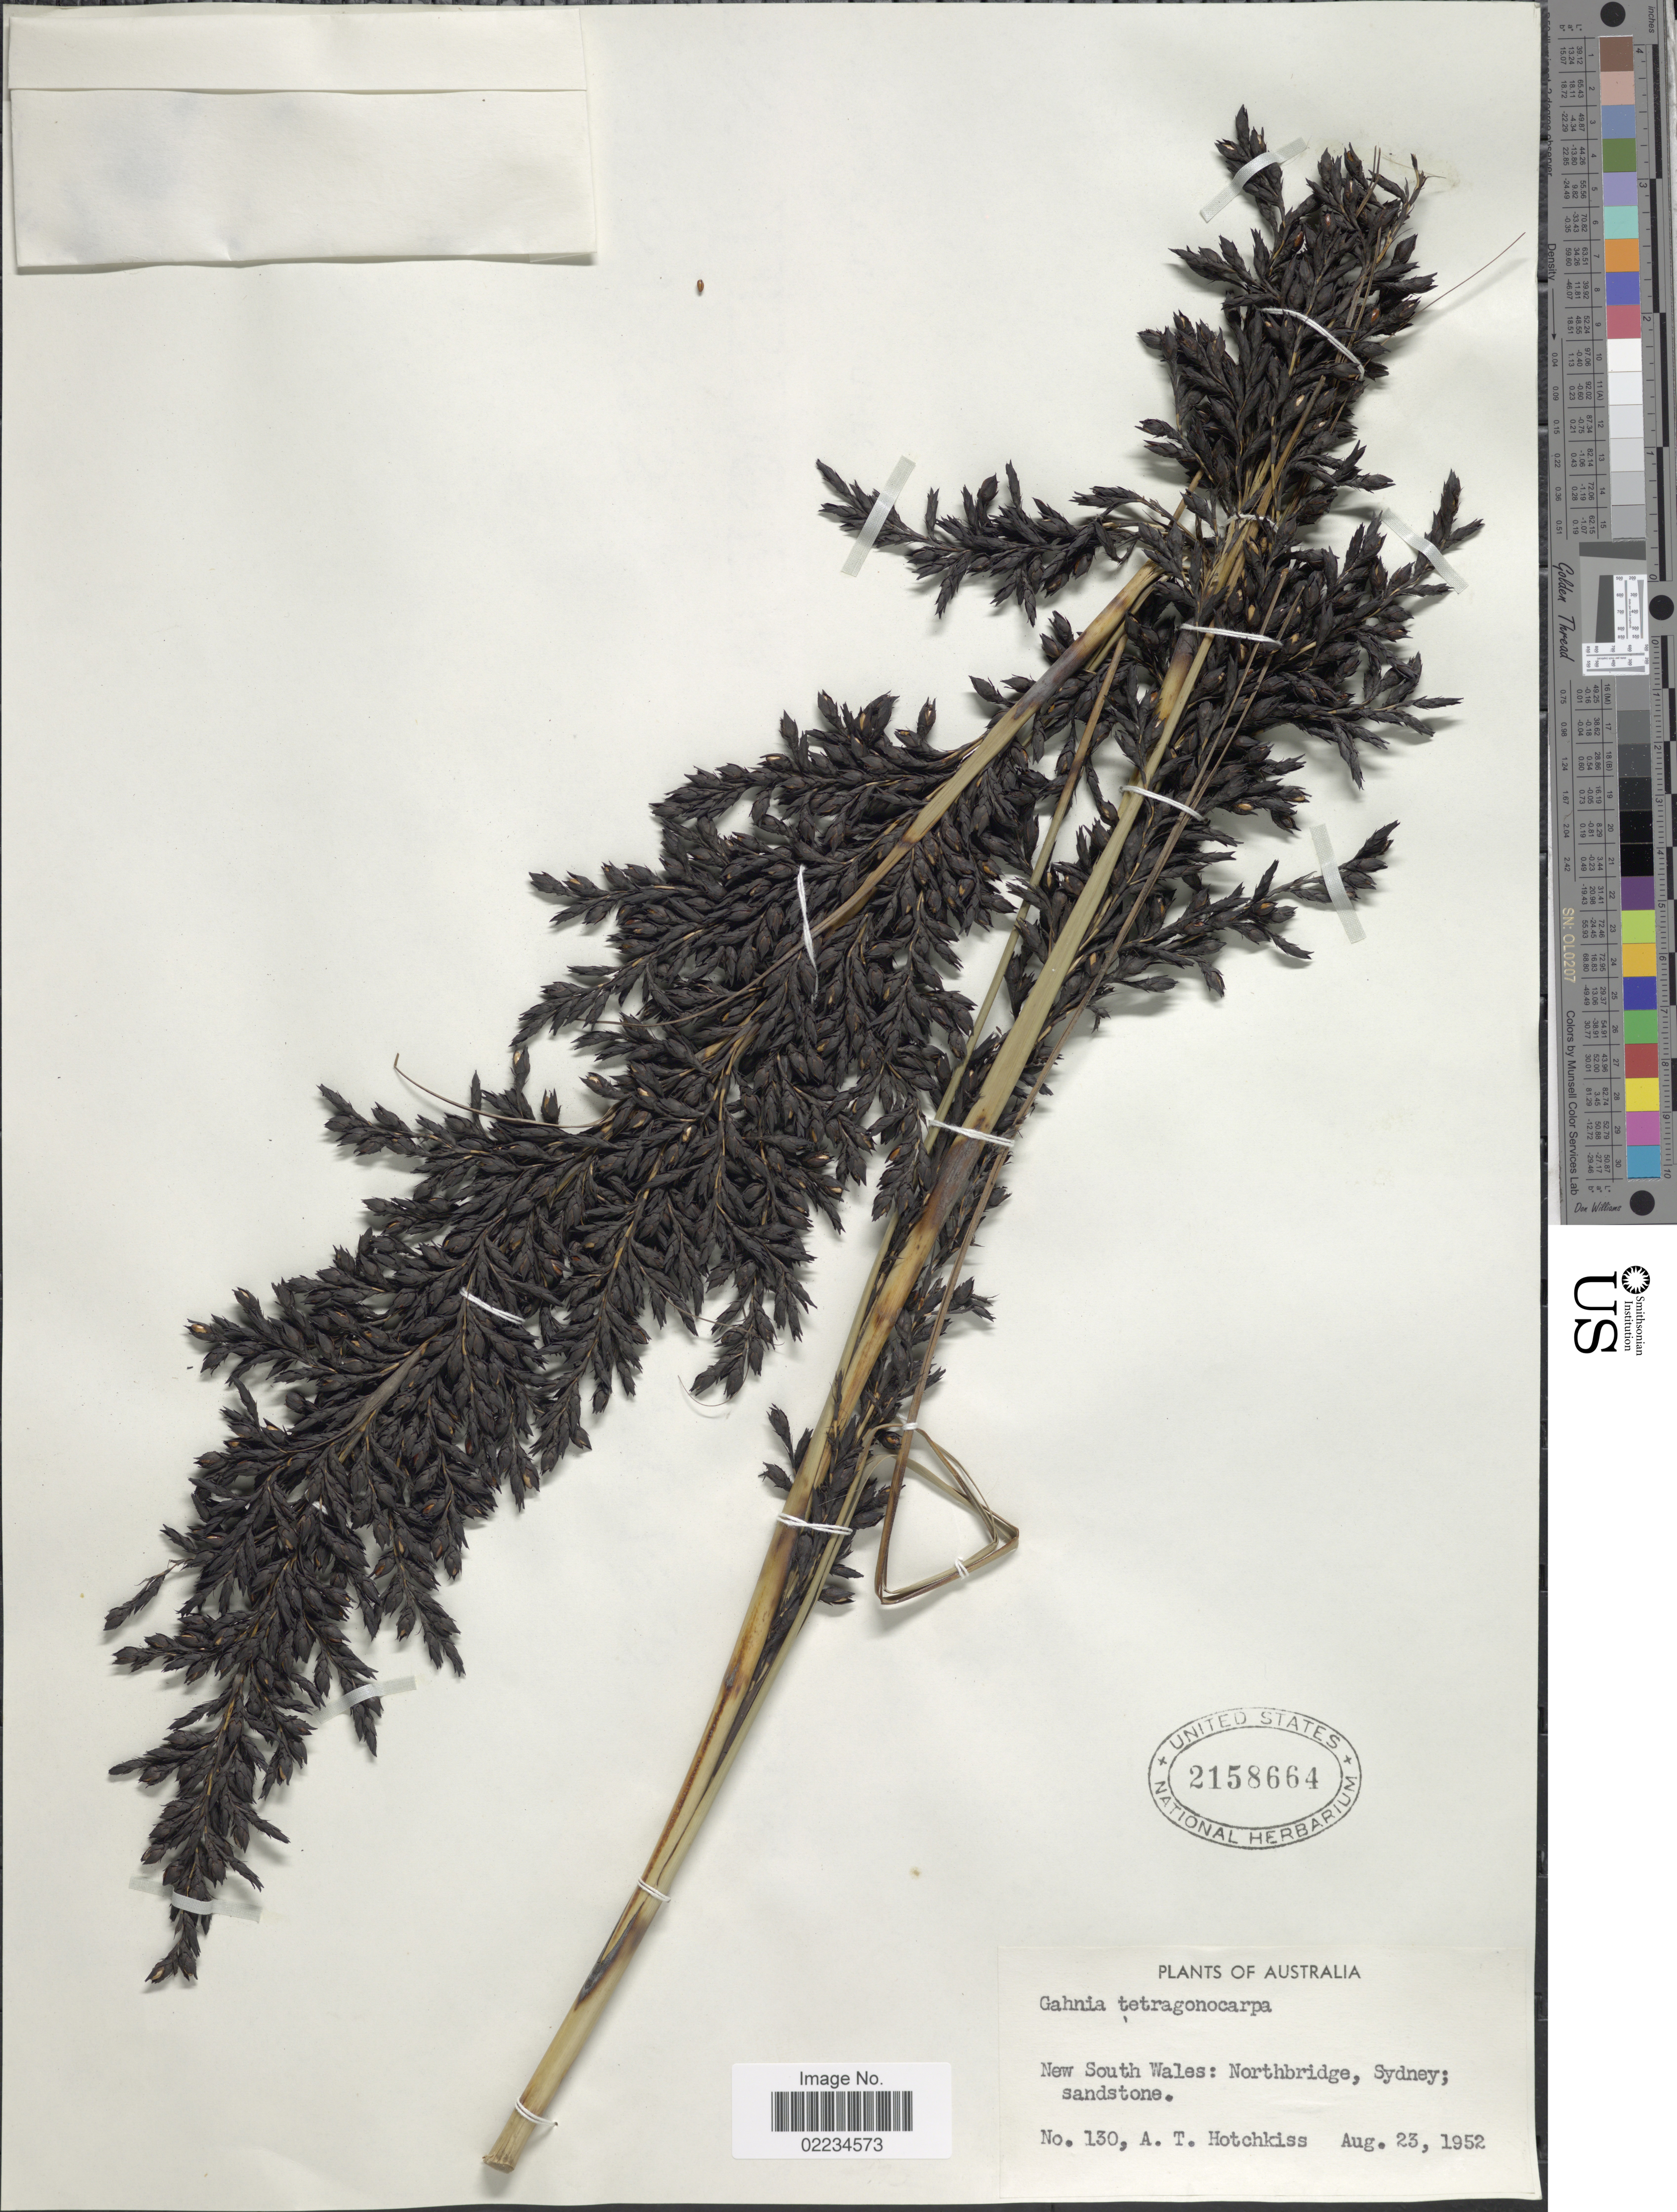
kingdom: Plantae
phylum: Tracheophyta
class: Liliopsida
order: Poales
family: Cyperaceae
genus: Gahnia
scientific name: Gahnia sieberiana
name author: Kunth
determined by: Strong, Mark T., (BOT), Smithsonian Institution - National Museum of Natural History (UNITED STATES)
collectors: A. Hotchkiss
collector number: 130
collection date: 1952-08-23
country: Australia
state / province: New South Wales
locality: Northbridge, Sydney; sandstone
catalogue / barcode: US 2158664